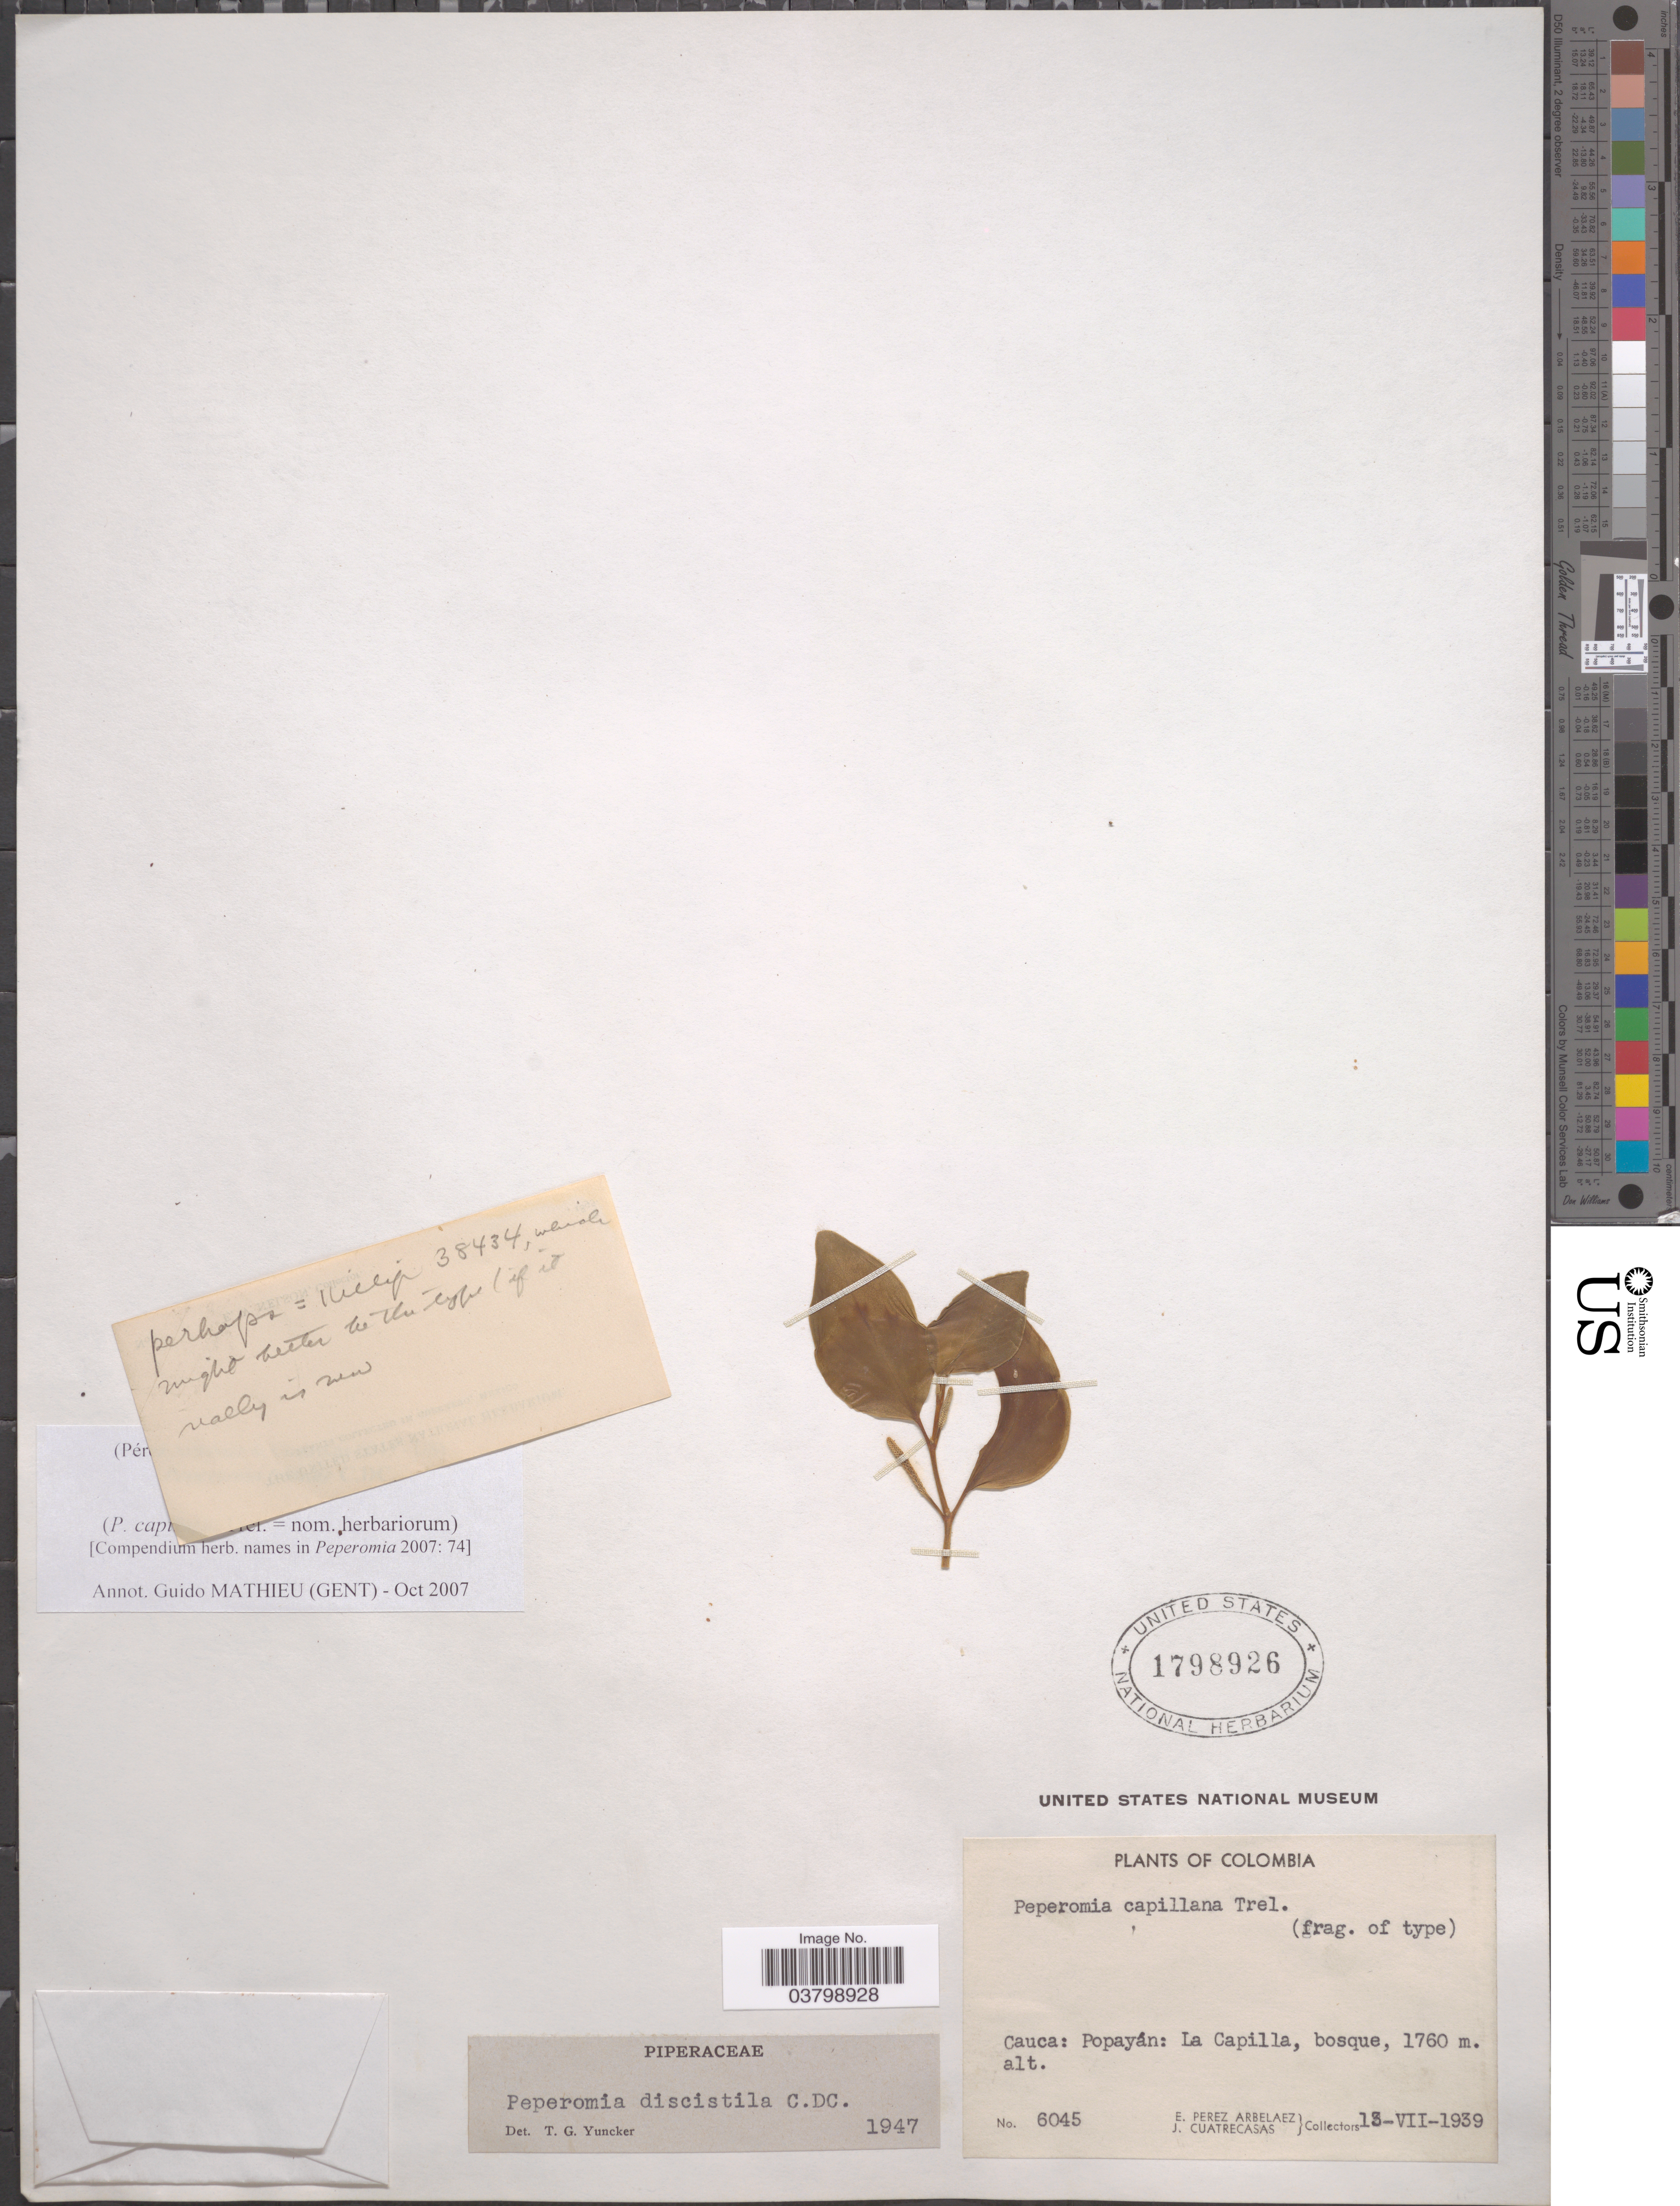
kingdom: Plantae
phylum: Tracheophyta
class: Magnoliopsida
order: Piperales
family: Piperaceae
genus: Peperomia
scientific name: Peperomia trianae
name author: C. DC.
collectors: E. Pérez Arbeláez & J. Cuatrecasas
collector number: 6045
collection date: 1939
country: Colombia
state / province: Cauca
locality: Popayán: La Capilla.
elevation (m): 1760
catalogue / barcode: US 1798926